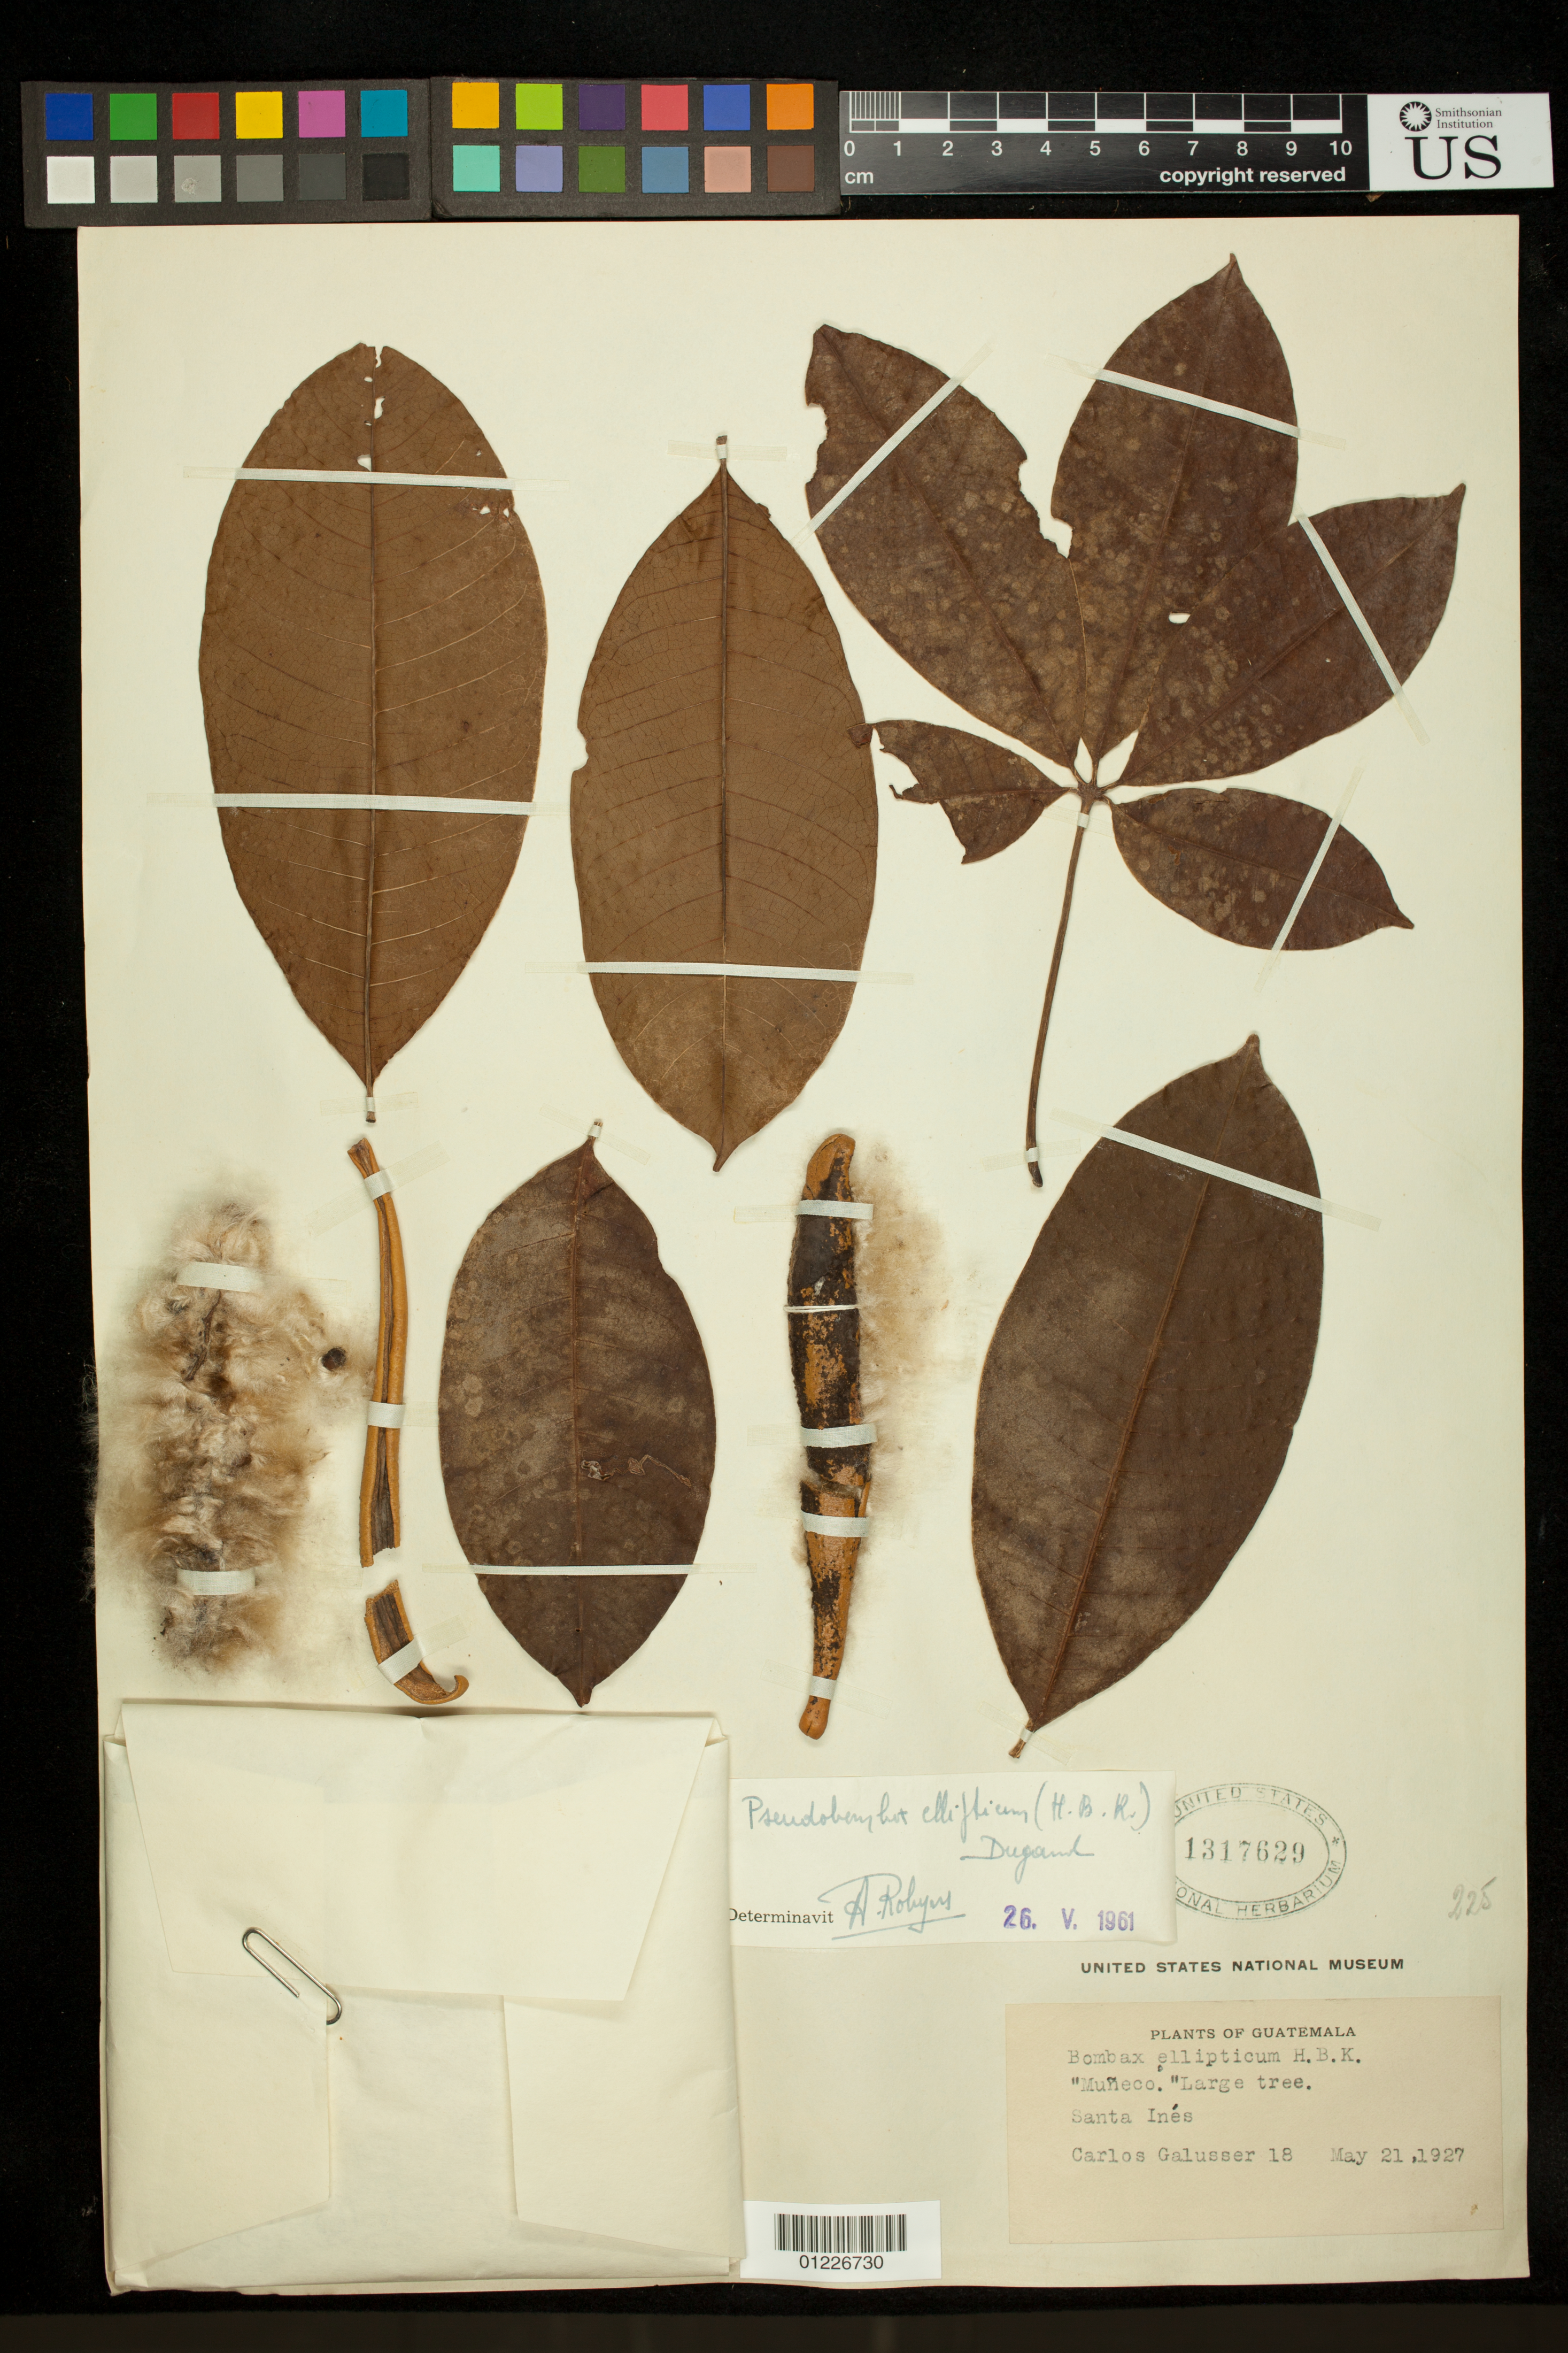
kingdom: Plantae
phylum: Tracheophyta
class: Magnoliopsida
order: Malvales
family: Malvaceae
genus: Pseudobombax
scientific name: Pseudobombax ellipticum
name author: (Kunth) Dugand G.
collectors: C. Galusser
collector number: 18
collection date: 1927-05-21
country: Guatemala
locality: Santa Ines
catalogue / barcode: US 1317629